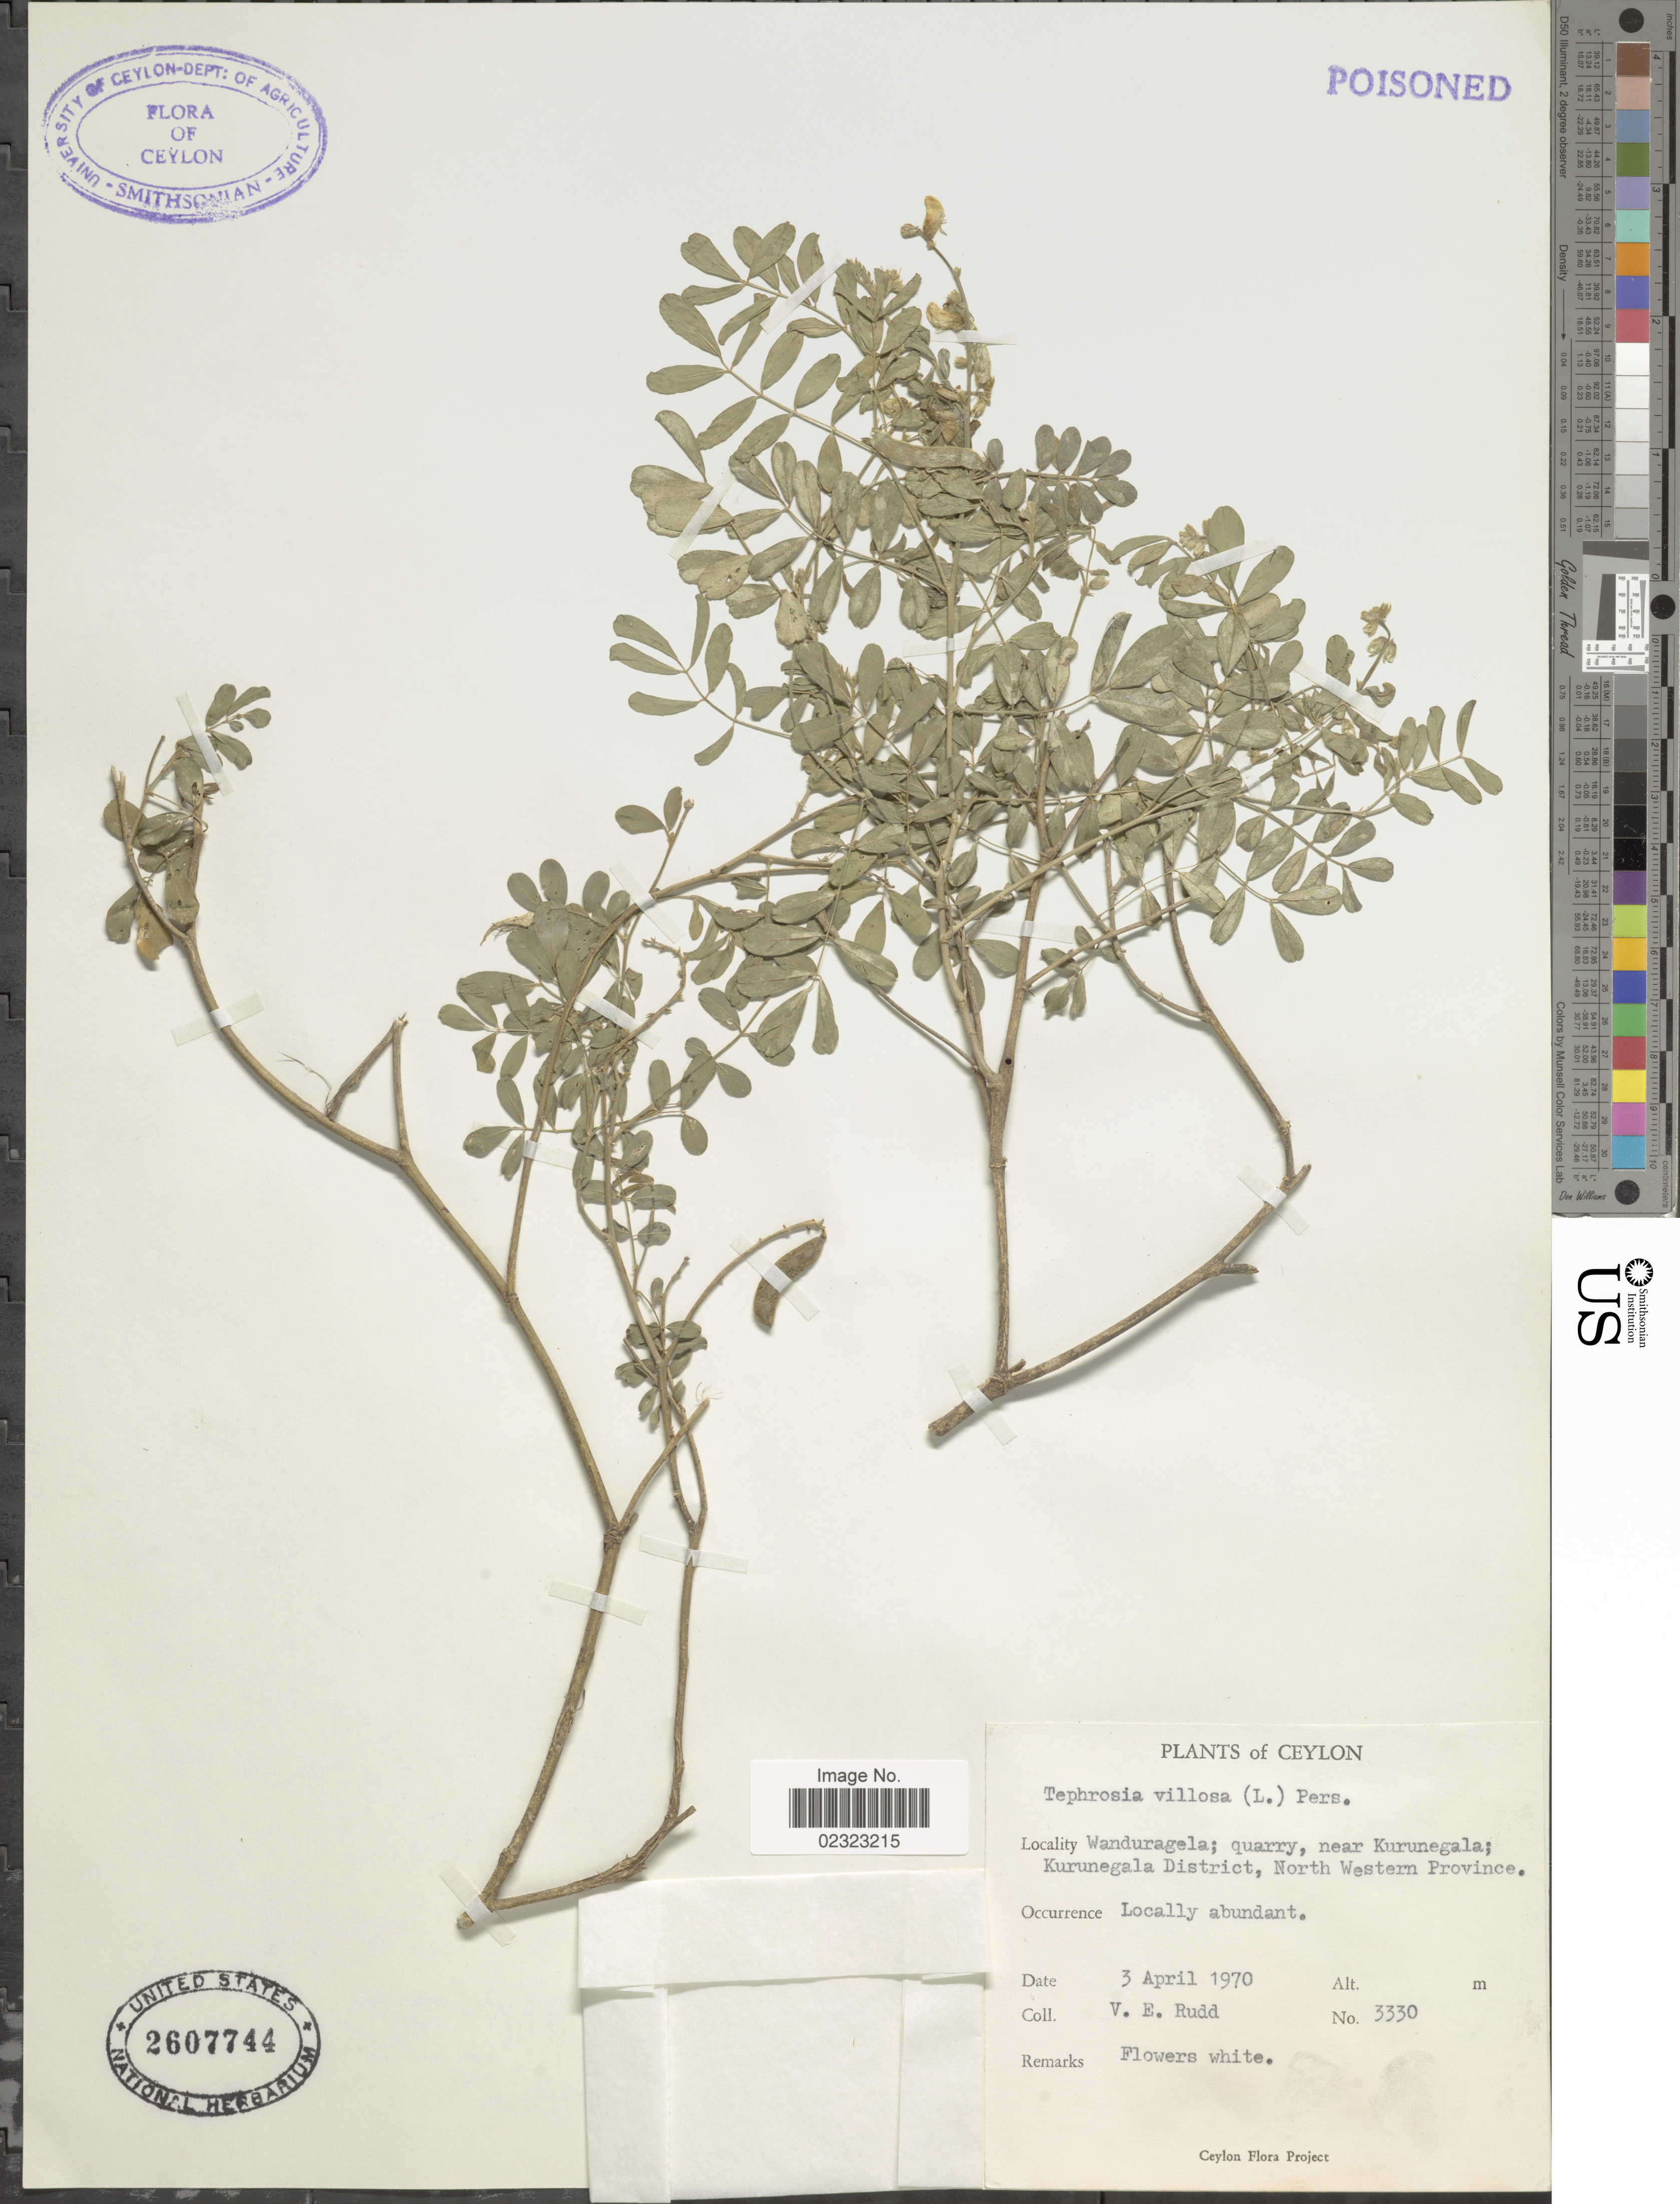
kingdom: Plantae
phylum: Tracheophyta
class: Magnoliopsida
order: Fabales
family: Fabaceae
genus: Tephrosia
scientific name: Tephrosia villosa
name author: Pers.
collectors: V. E. Rudd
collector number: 3330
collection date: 1970-04-03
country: Sri Lanka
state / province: North Western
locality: Ceylon. Wanduragela; quarry, near Kurunegala; Kurunegala District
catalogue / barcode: US 2607744